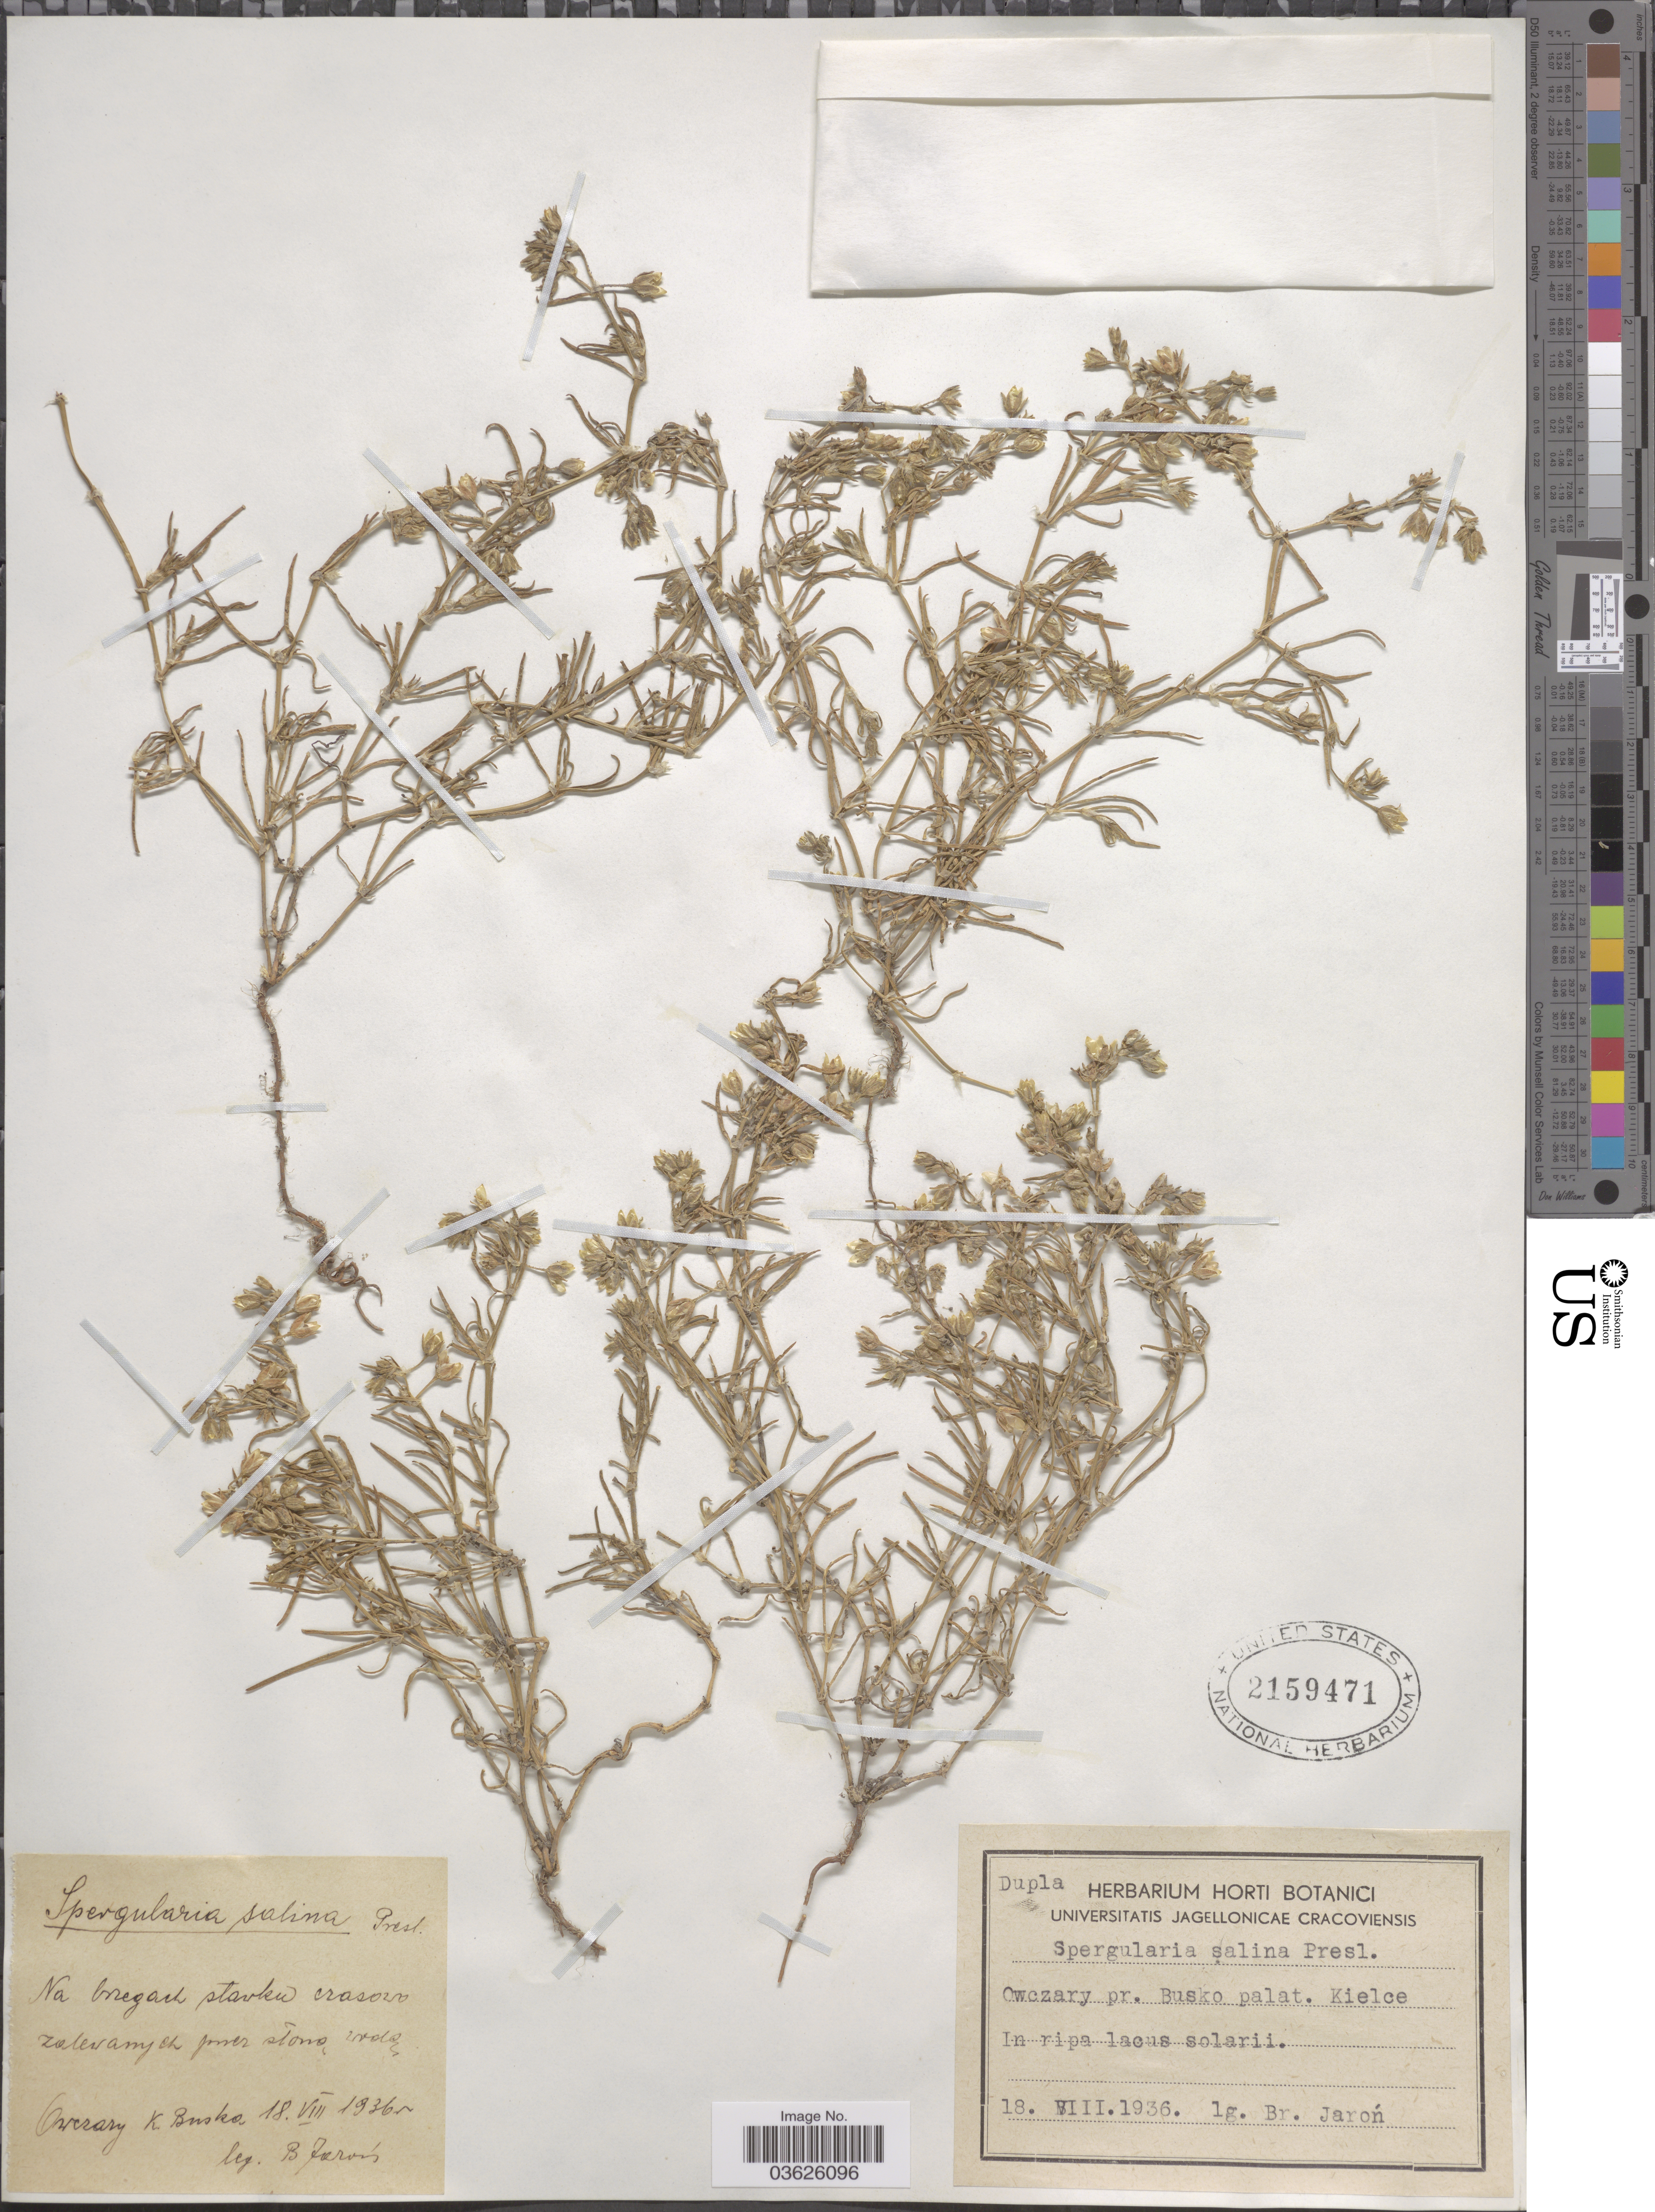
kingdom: Plantae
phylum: Tracheophyta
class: Magnoliopsida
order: Caryophyllales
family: Caryophyllaceae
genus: Tissa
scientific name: Tissa salina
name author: (J. Presl & C. Presl) Britton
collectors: B. Jaron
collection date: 1936-08-18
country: Poland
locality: Owczary pr. Busko palat. Kielce. In ripa lacus solarii.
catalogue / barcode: US 2159471